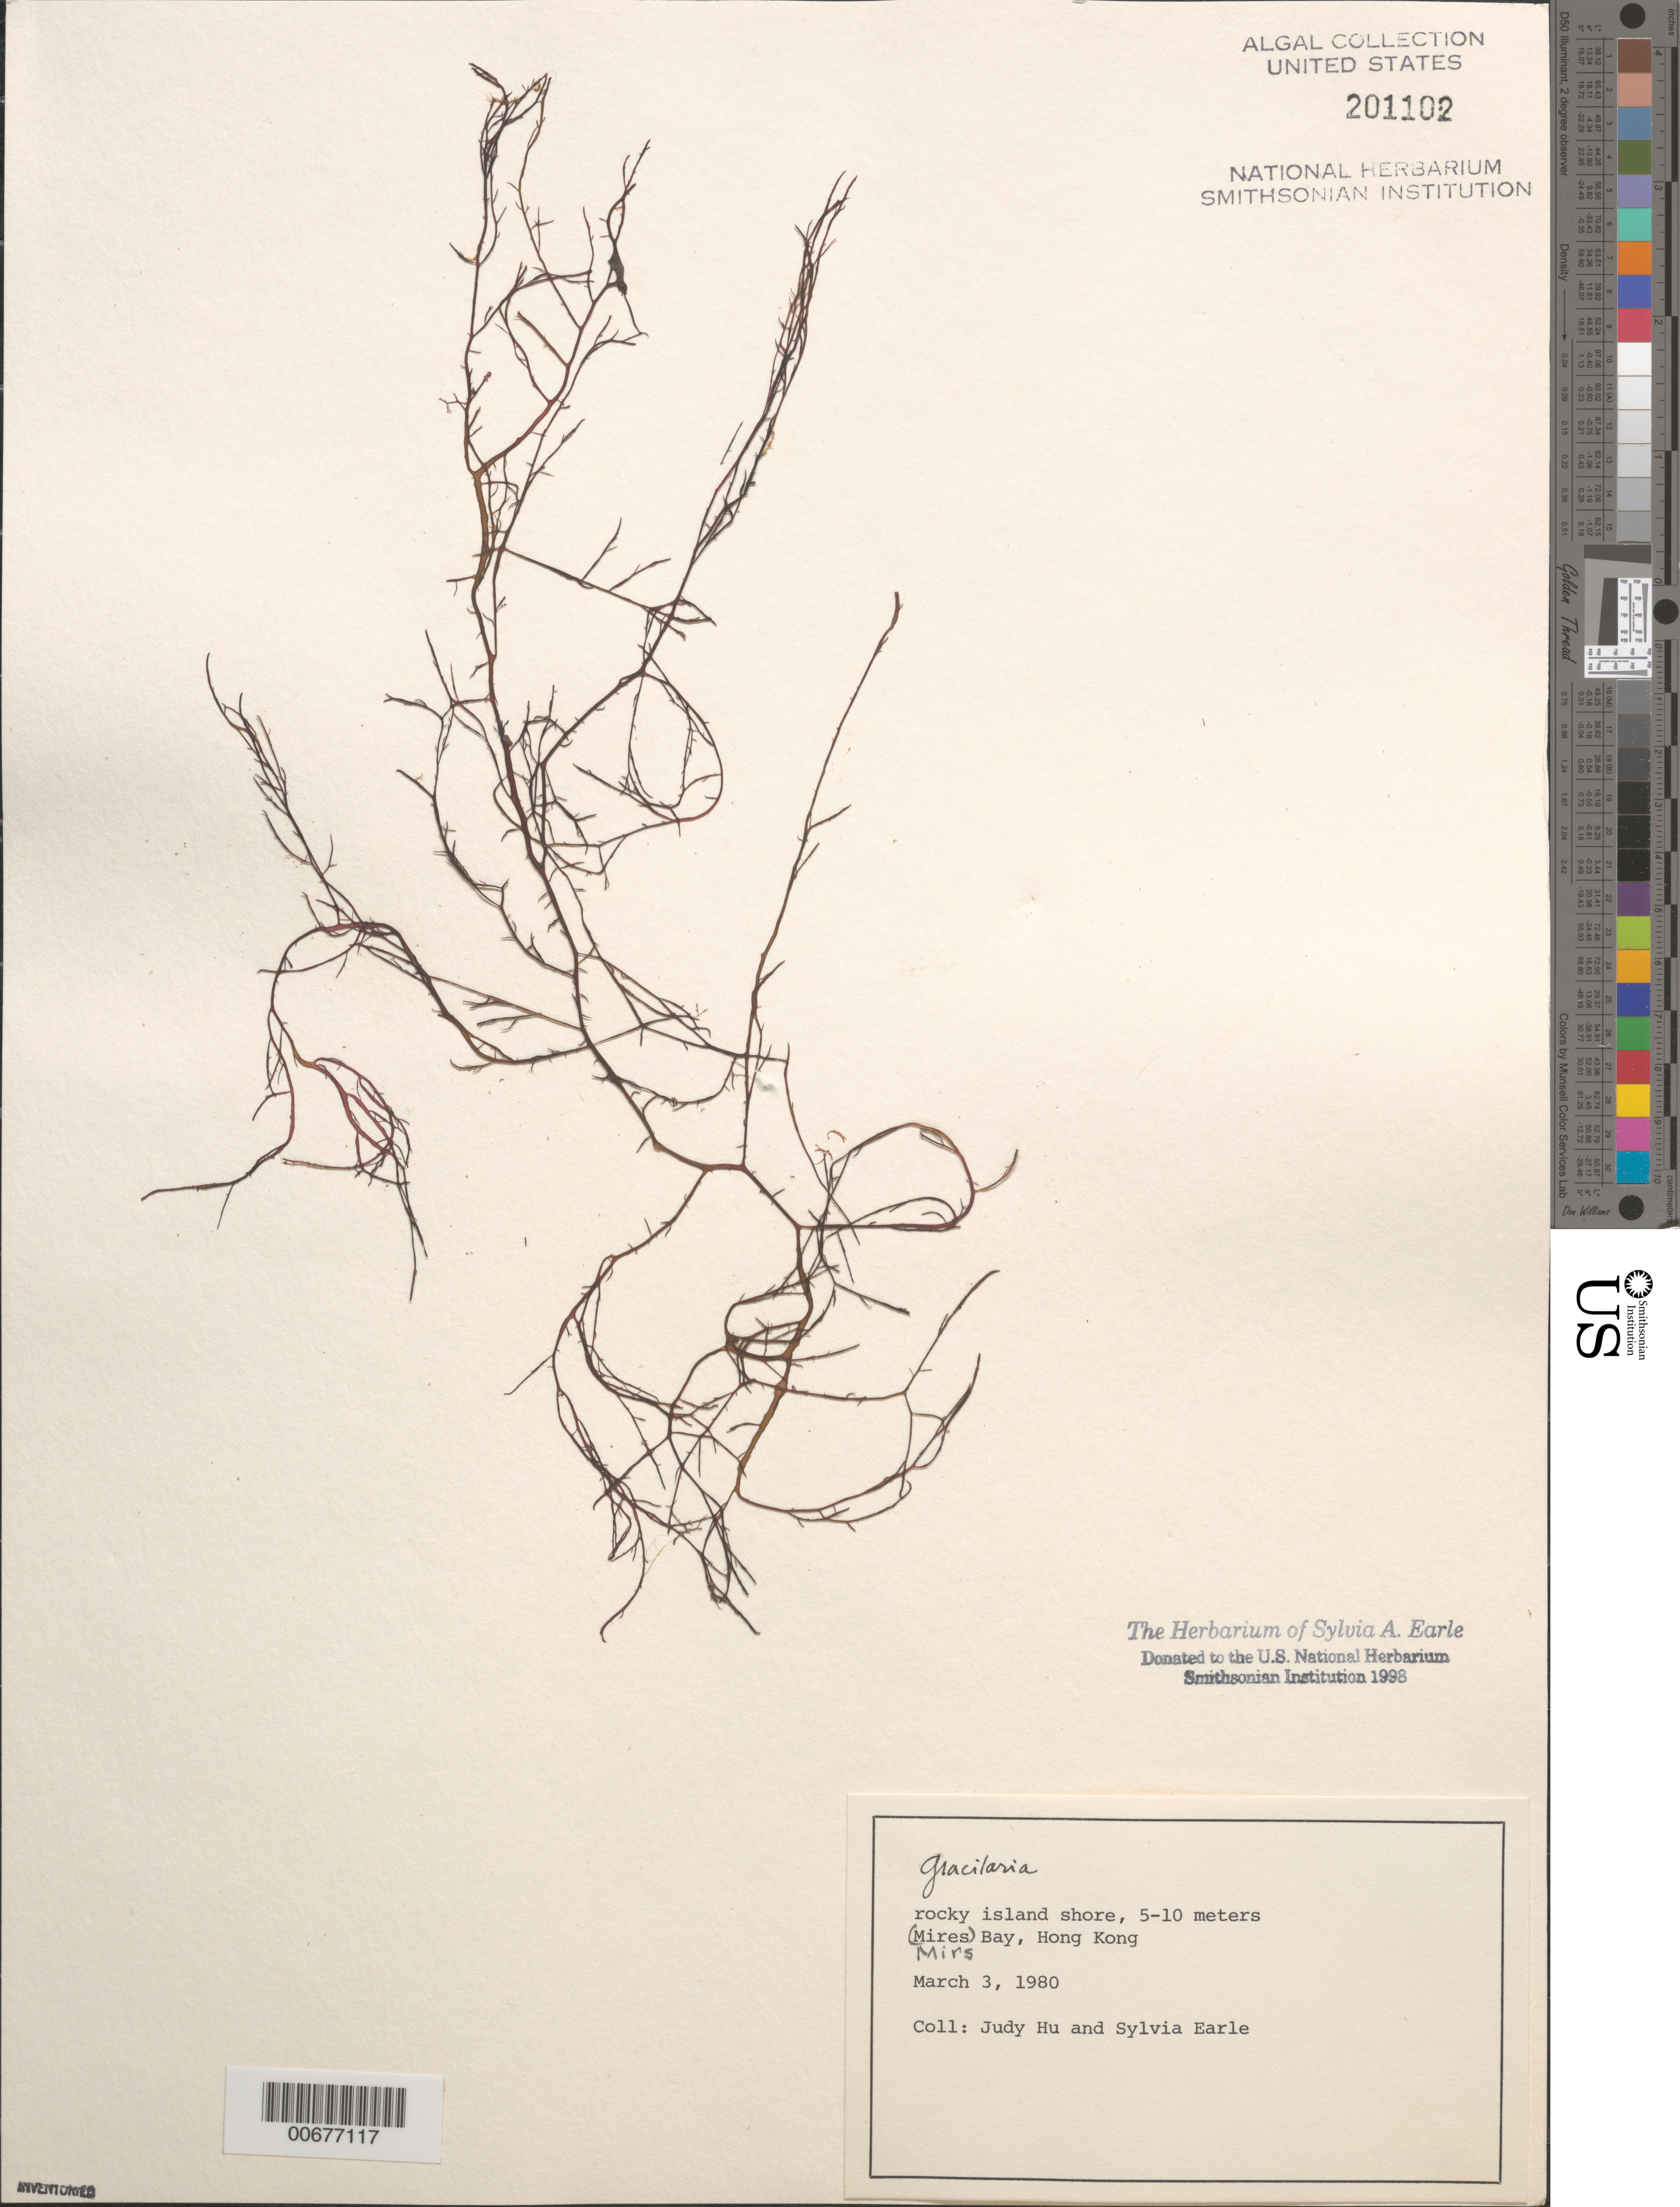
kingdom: Plantae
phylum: Rhodophyta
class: Florideophyceae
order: Gracilariales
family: Gracilariaceae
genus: Gracilaria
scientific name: Gracilaria sp.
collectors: J. Hu & S. A. Earle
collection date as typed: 03 Mar 1980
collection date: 1980-03-03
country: China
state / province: Hong Kong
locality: Mirs Bay (Mires Bay), New Territories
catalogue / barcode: US 201102